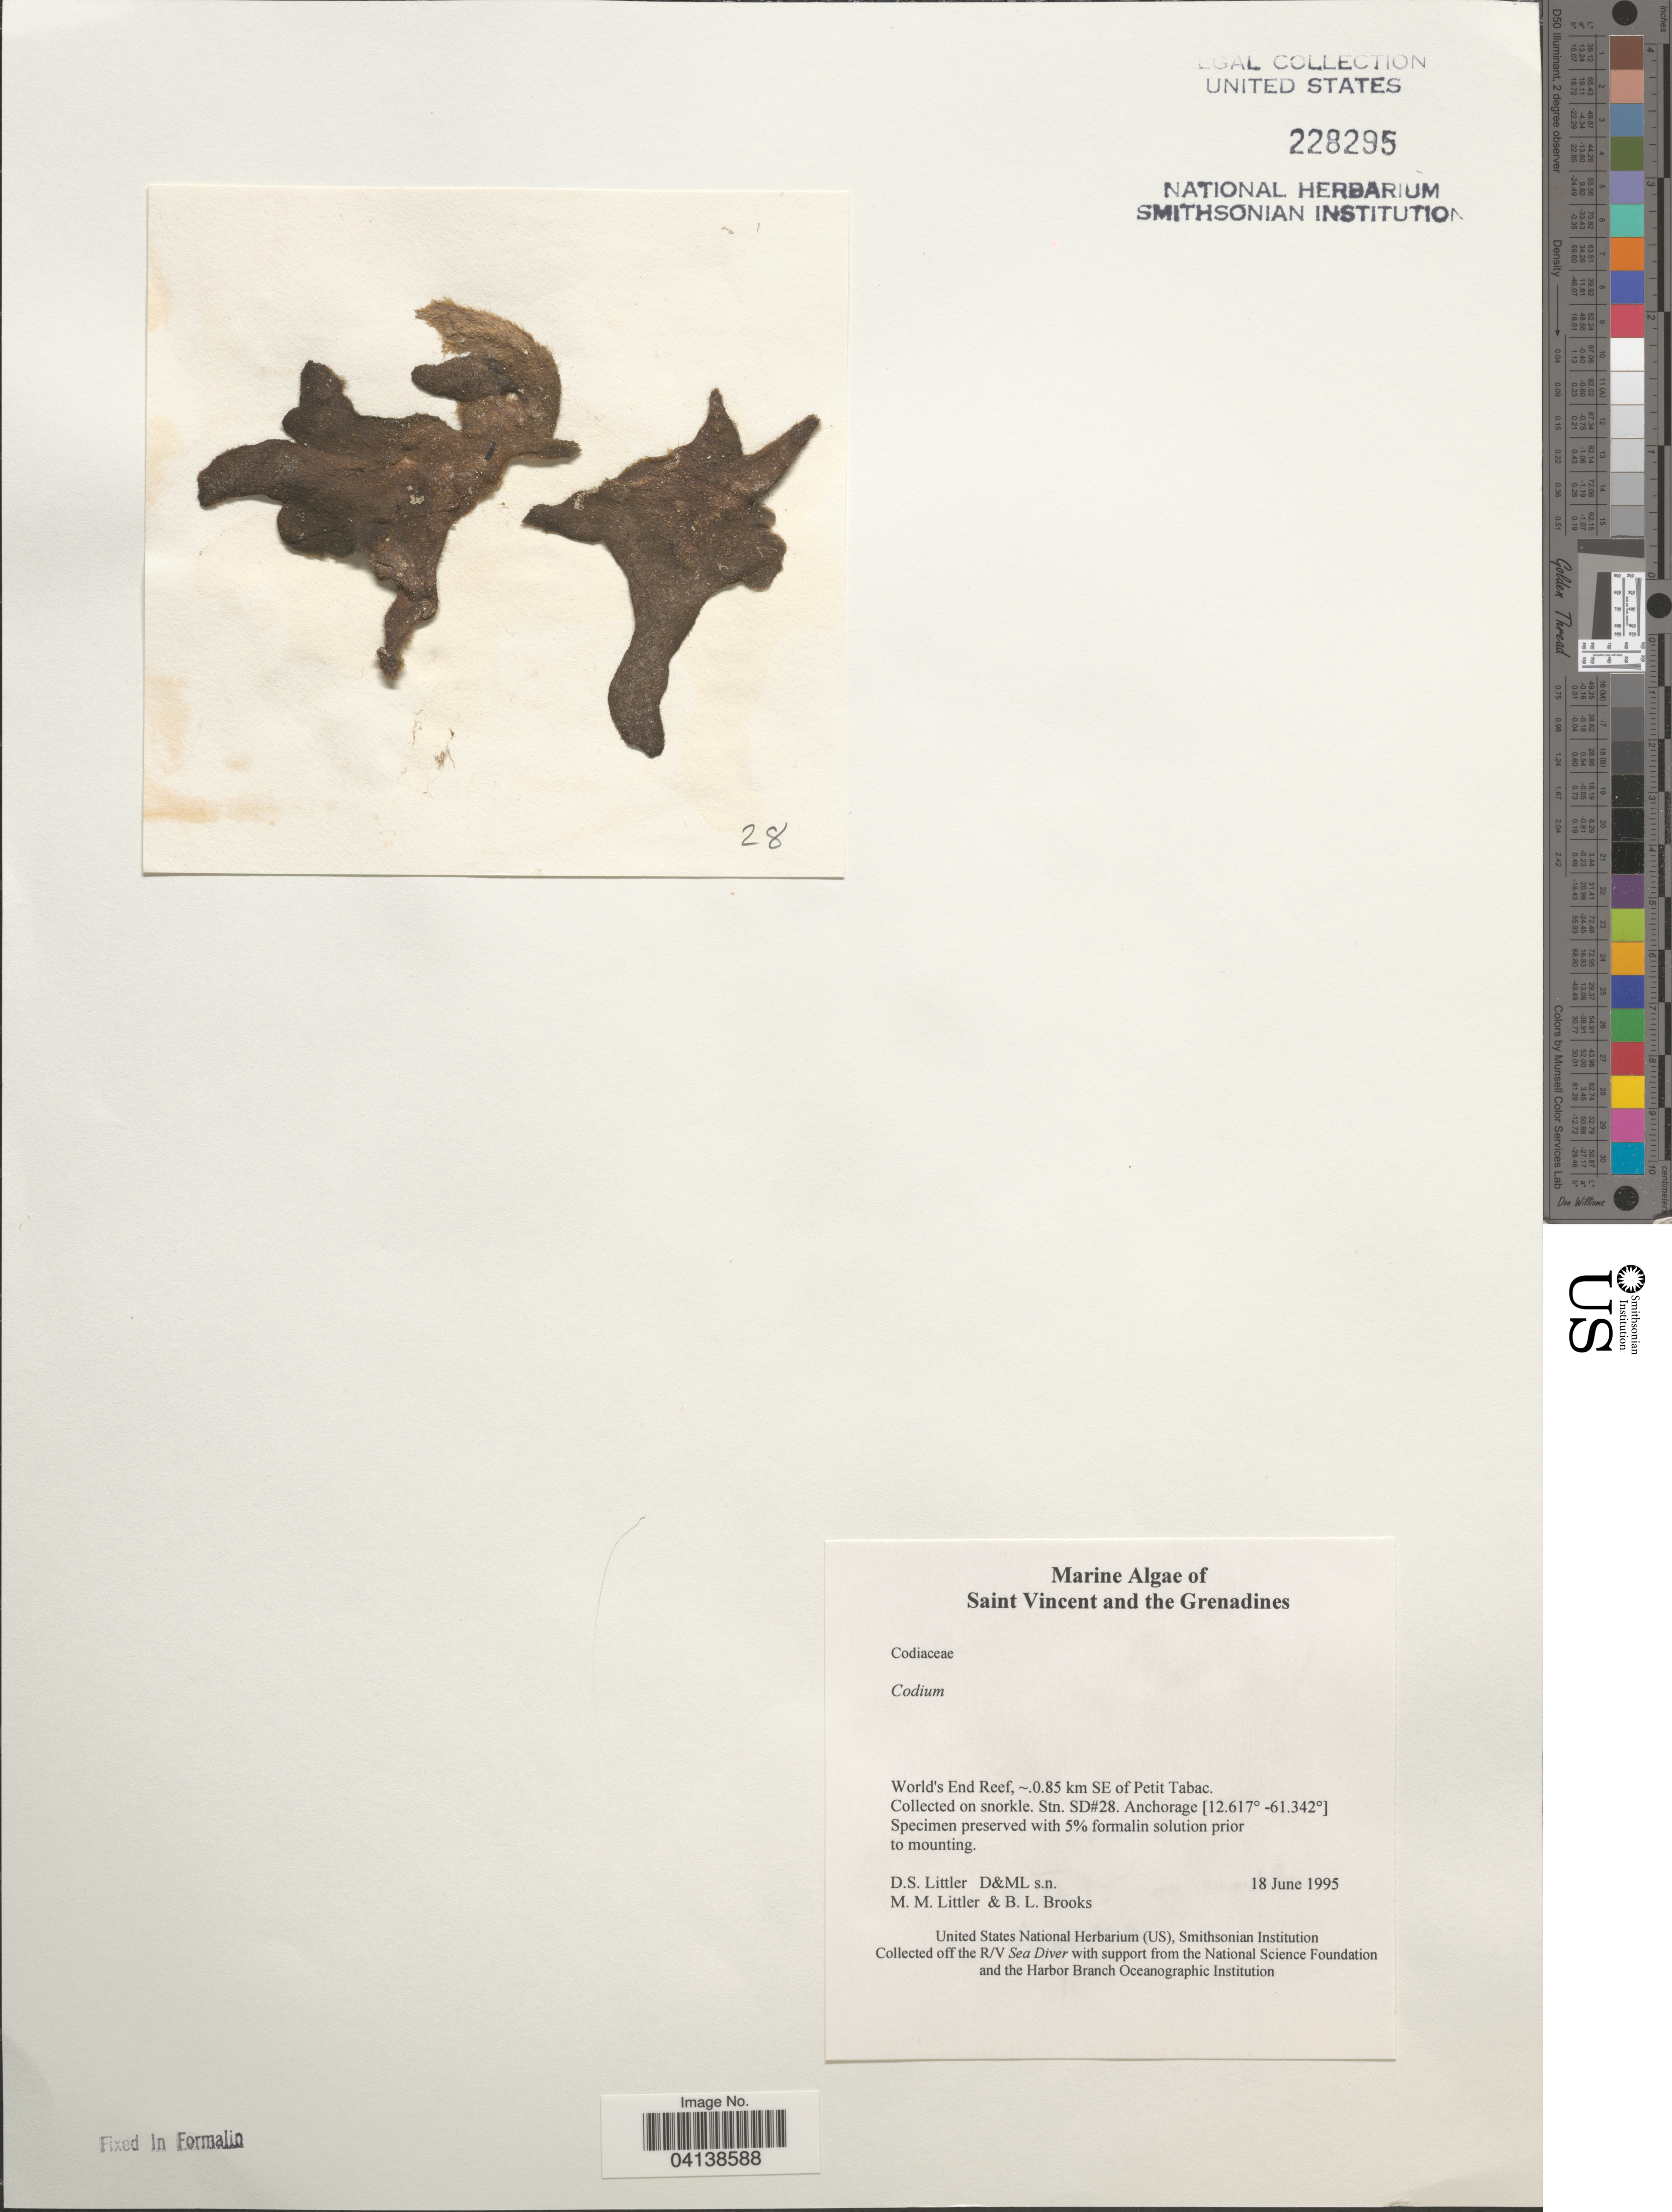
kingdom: Plantae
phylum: Chlorophyta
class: Ulvophyceae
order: Bryopsidales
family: Codiaceae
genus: Codium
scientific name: Codium sp.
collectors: D. S. Littler & B. Brooks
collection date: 1995-06-18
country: St. Vincent - Grenadines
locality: Saint Vincent and the Grenadines. World's End Reef, ~.0.85 km SE of Petit Tabac. Stn. SD#28.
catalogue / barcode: US 228295